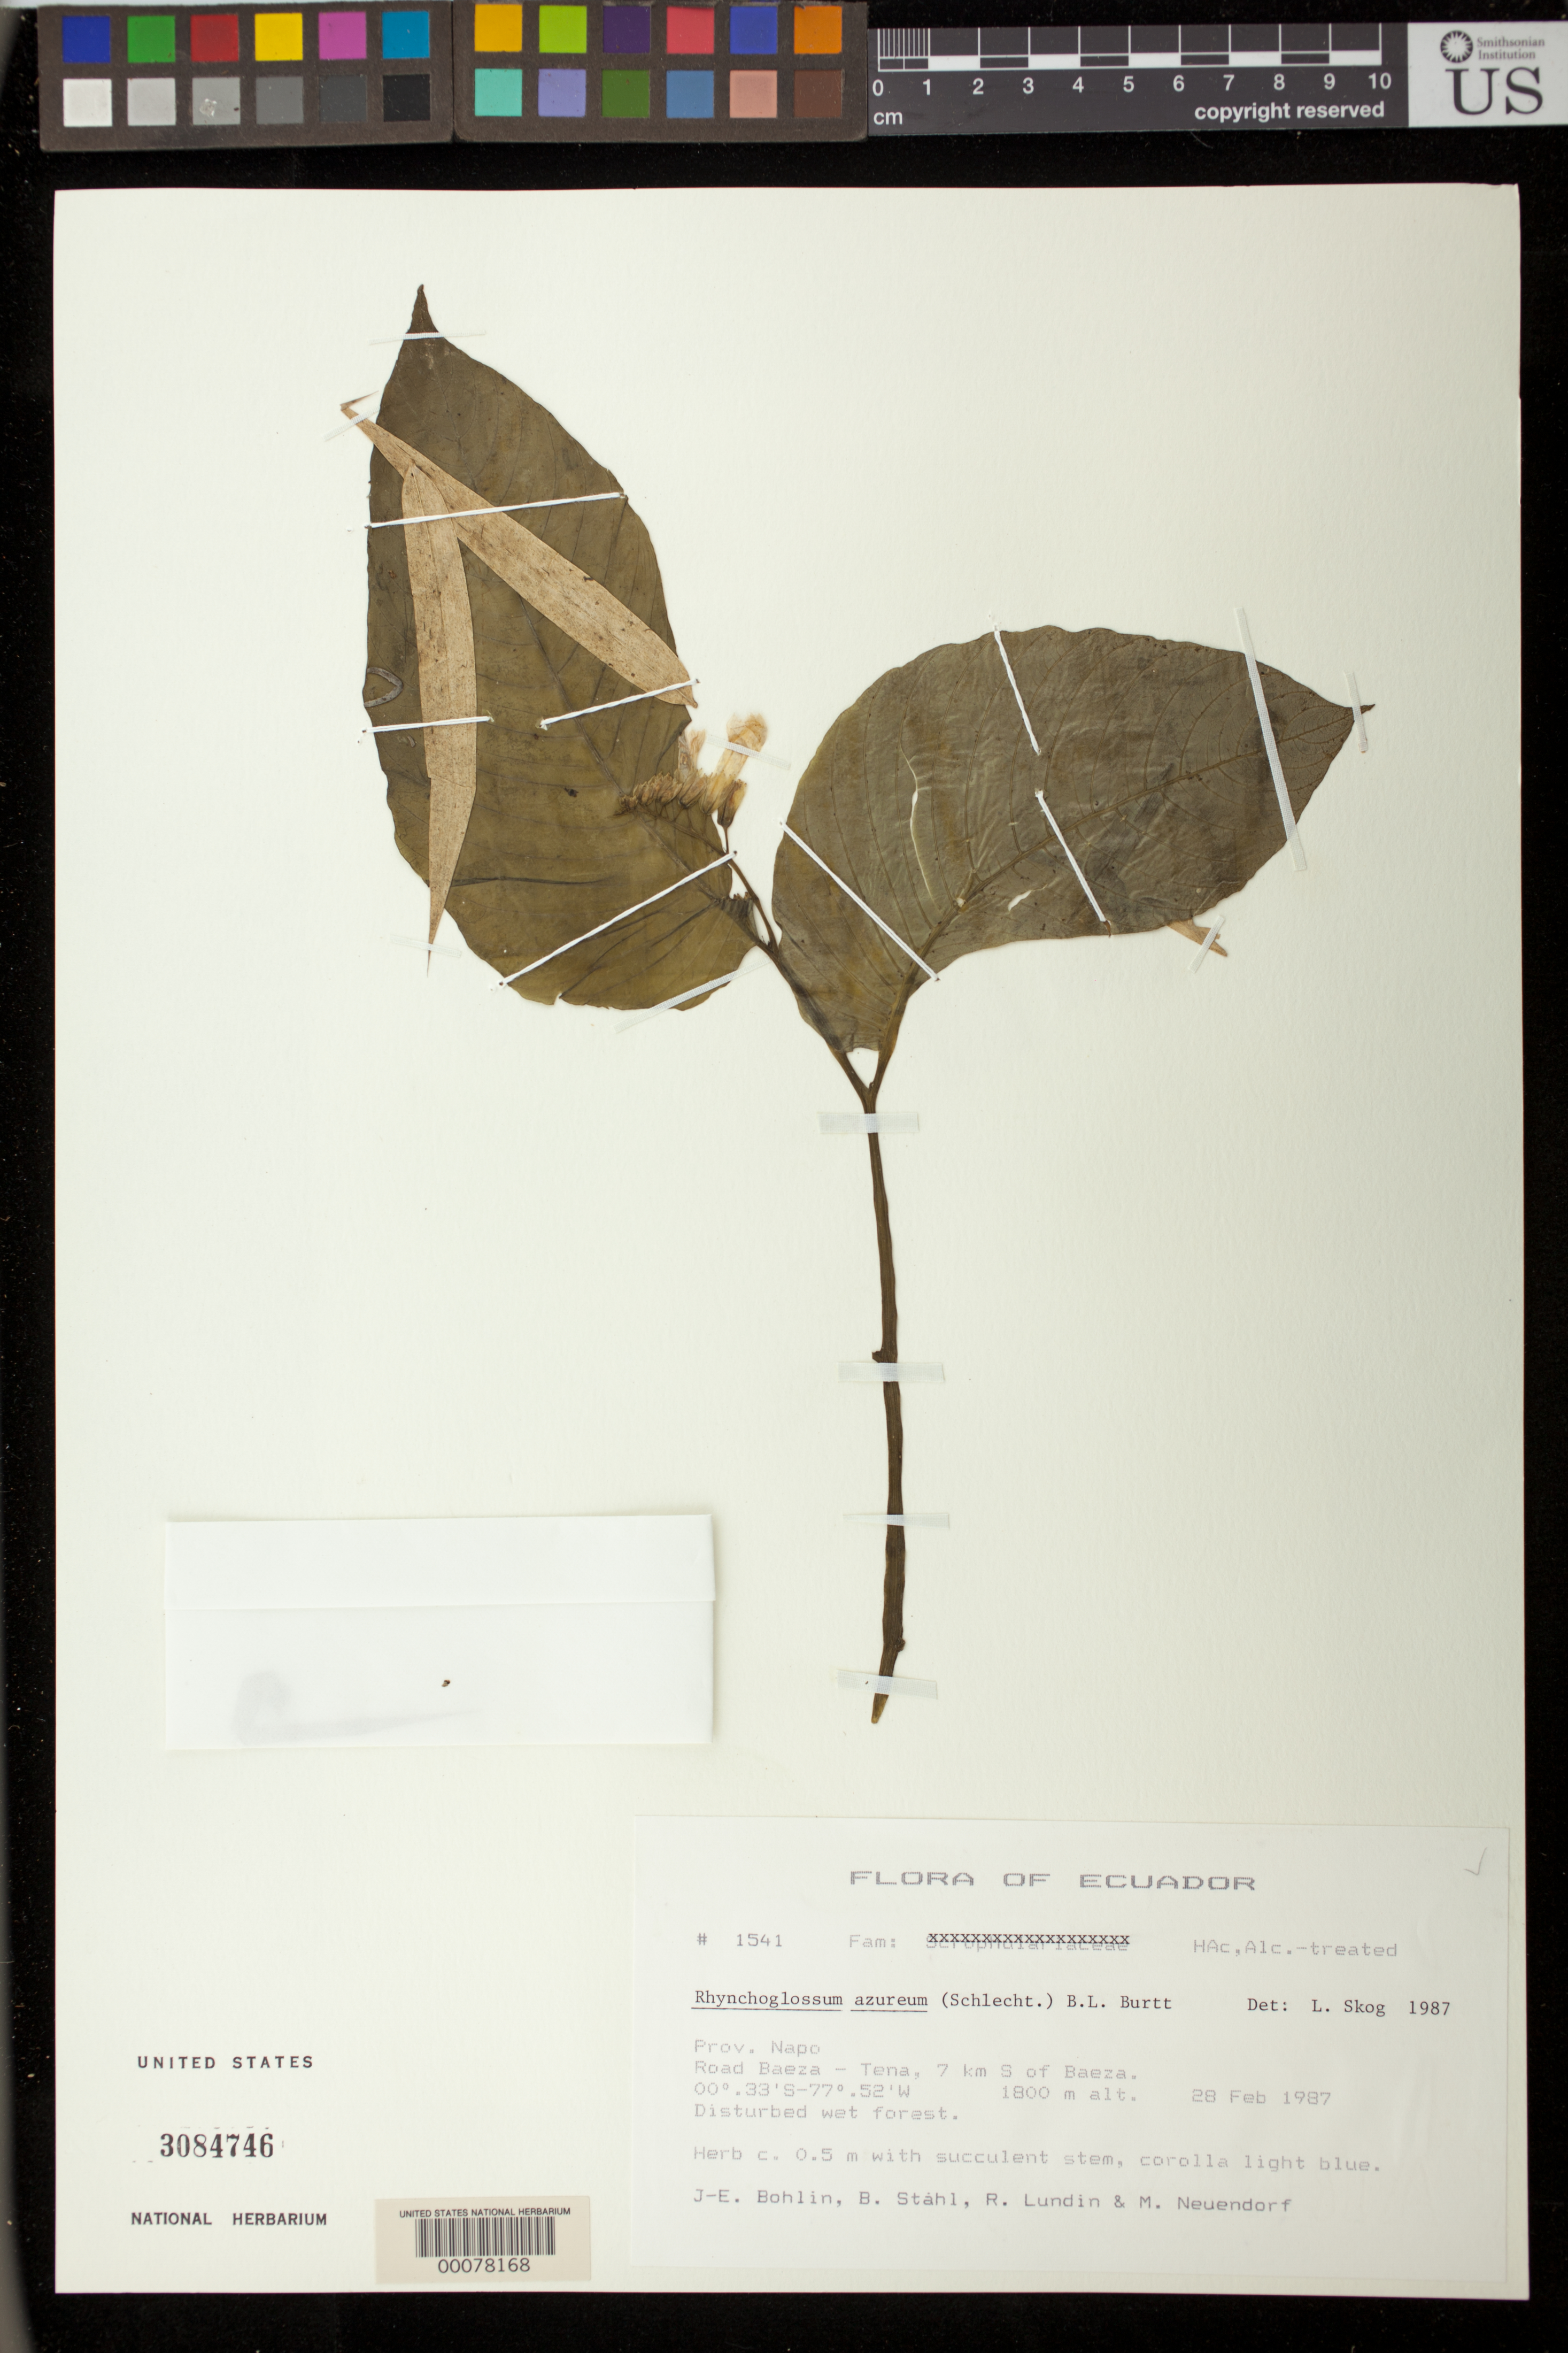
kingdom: Plantae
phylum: Tracheophyta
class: Magnoliopsida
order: Lamiales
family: Gesneriaceae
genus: Rhynchoglossum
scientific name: Rhynchoglossum azureum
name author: (Schltdl.) B.L. Burtt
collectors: J. Bohlin & et al.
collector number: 1541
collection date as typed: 28 Feb 1987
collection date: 1987-02-28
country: Ecuador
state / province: Napo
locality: Baeza-Tena road, 7 km S of Baeza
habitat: Disturbed wet forest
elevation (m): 1800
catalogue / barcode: US 3084746